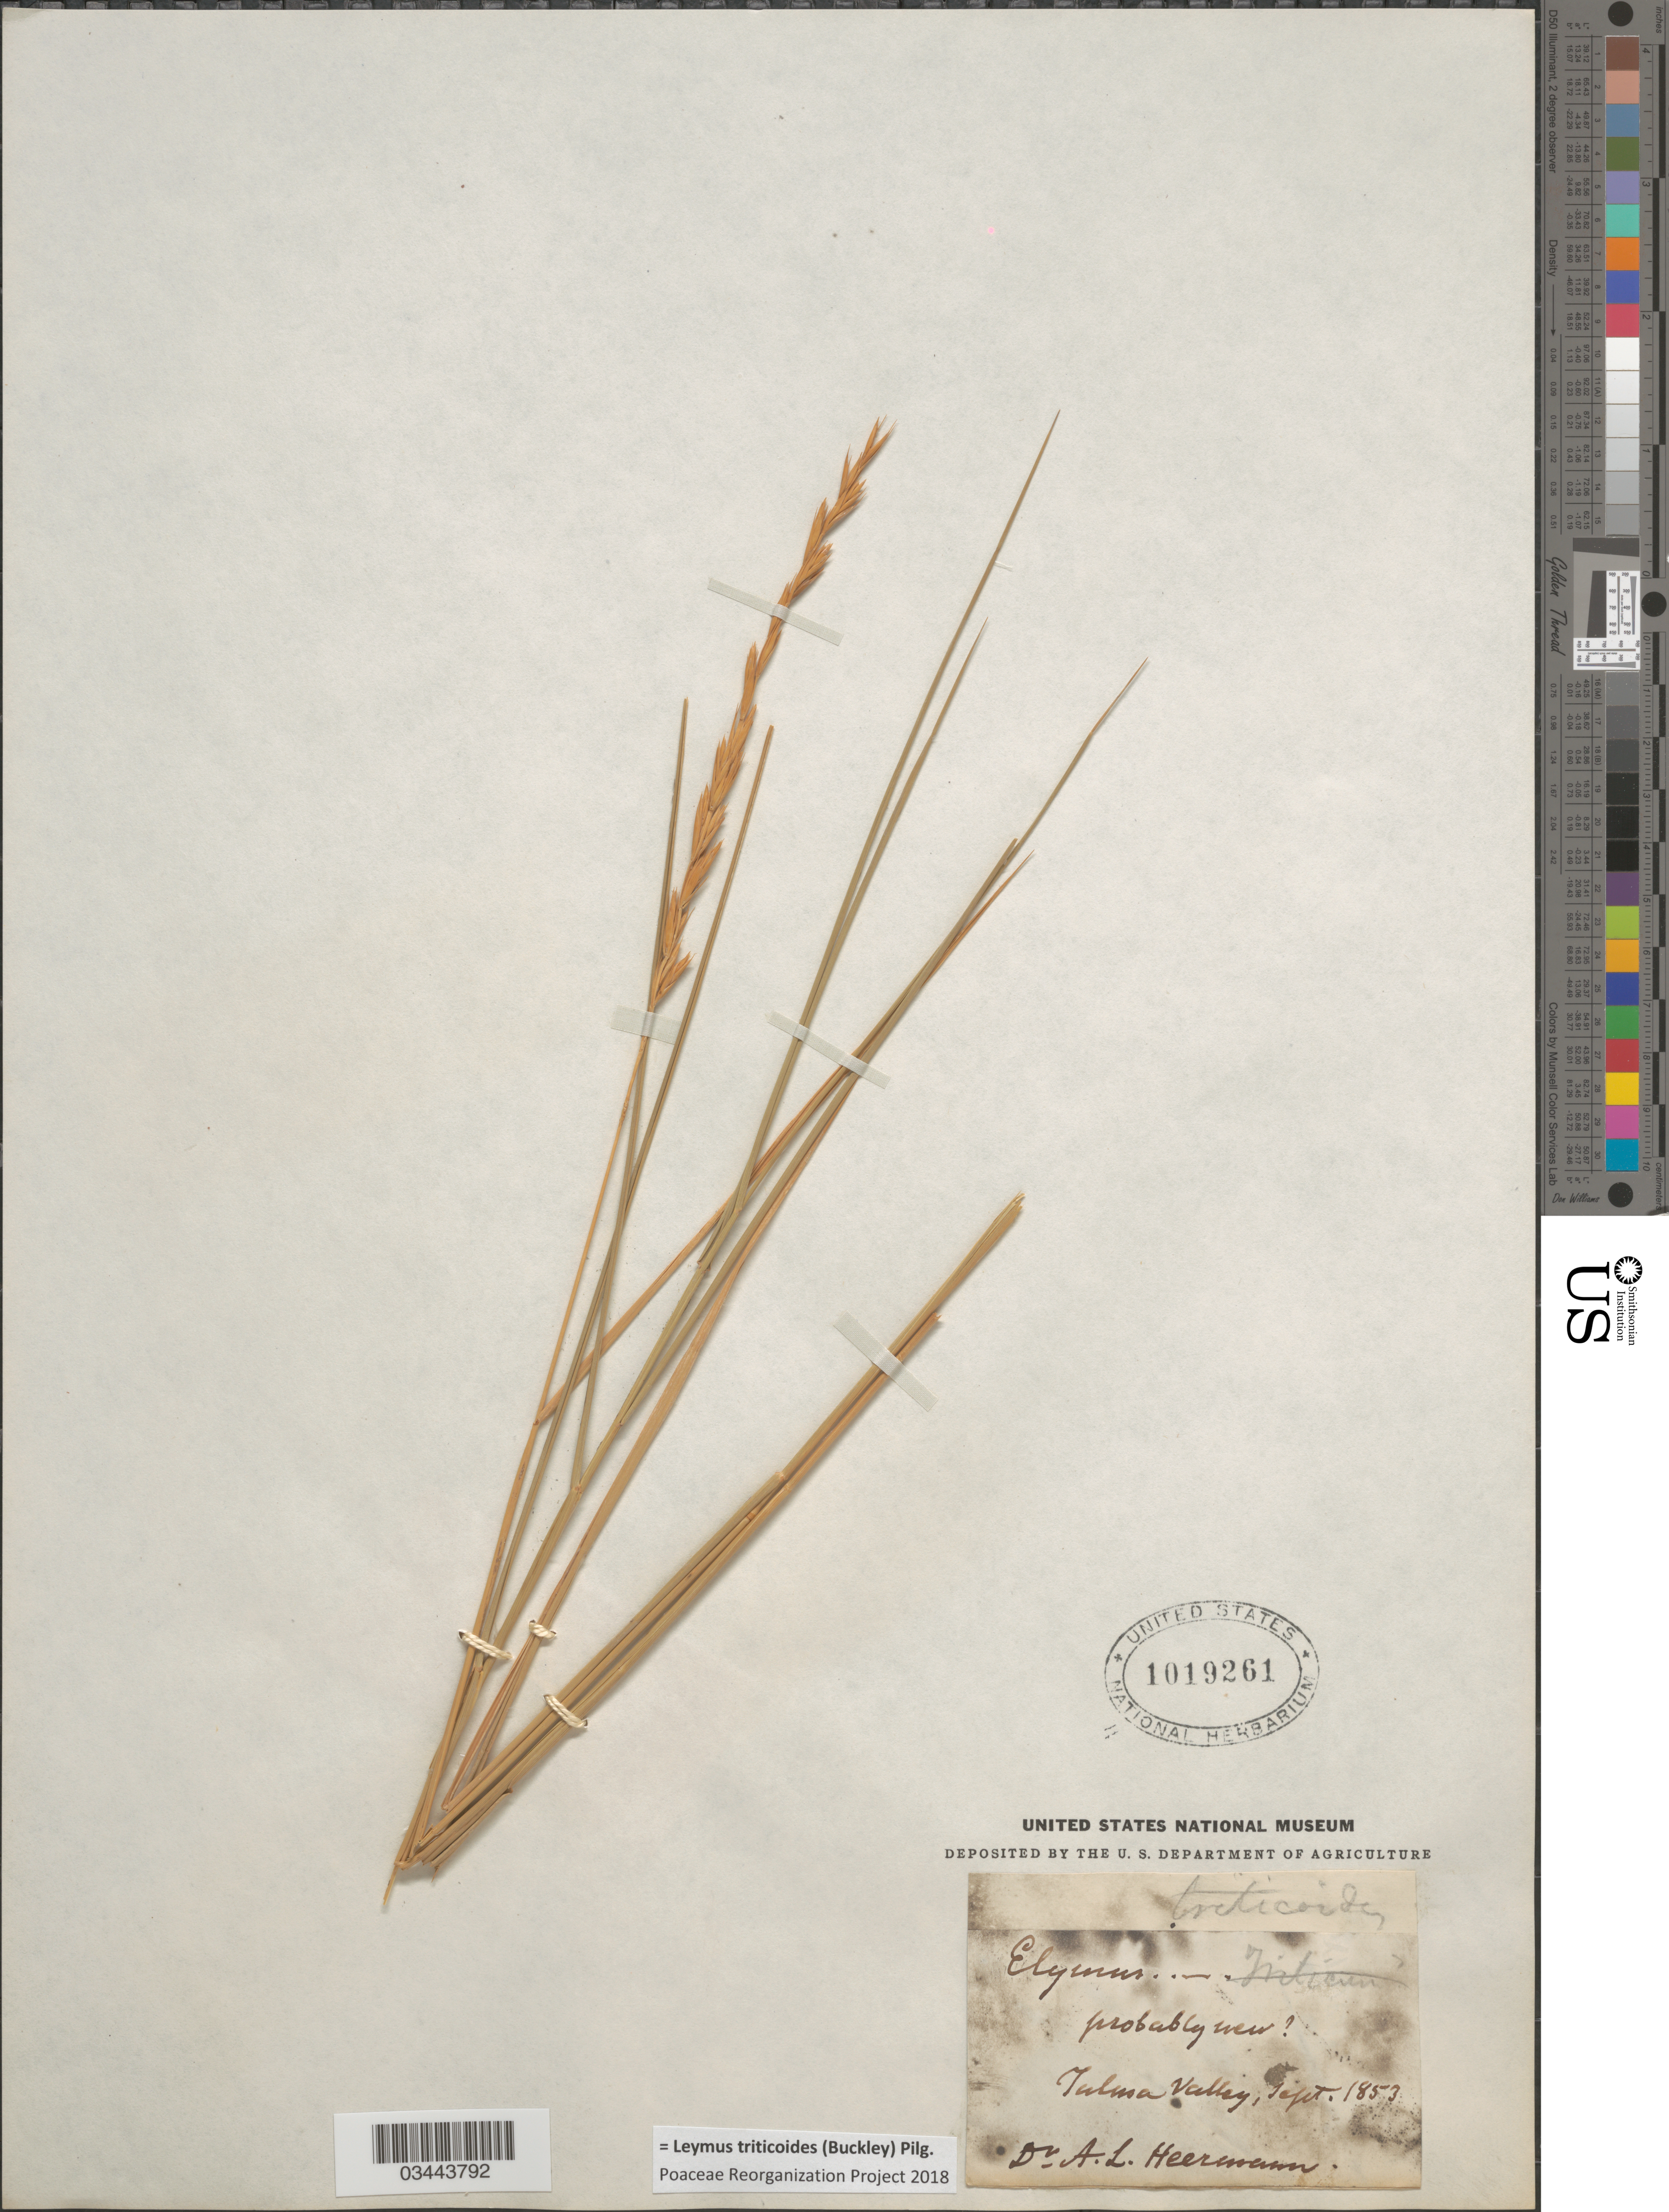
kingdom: Plantae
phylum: Tracheophyta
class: Liliopsida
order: Poales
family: Poaceae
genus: Leymus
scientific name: Leymus triticoides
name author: (Buckley) Pilg.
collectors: A. Heermann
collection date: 1853-09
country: United States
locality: Tulare Valley.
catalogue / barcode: US 1019261